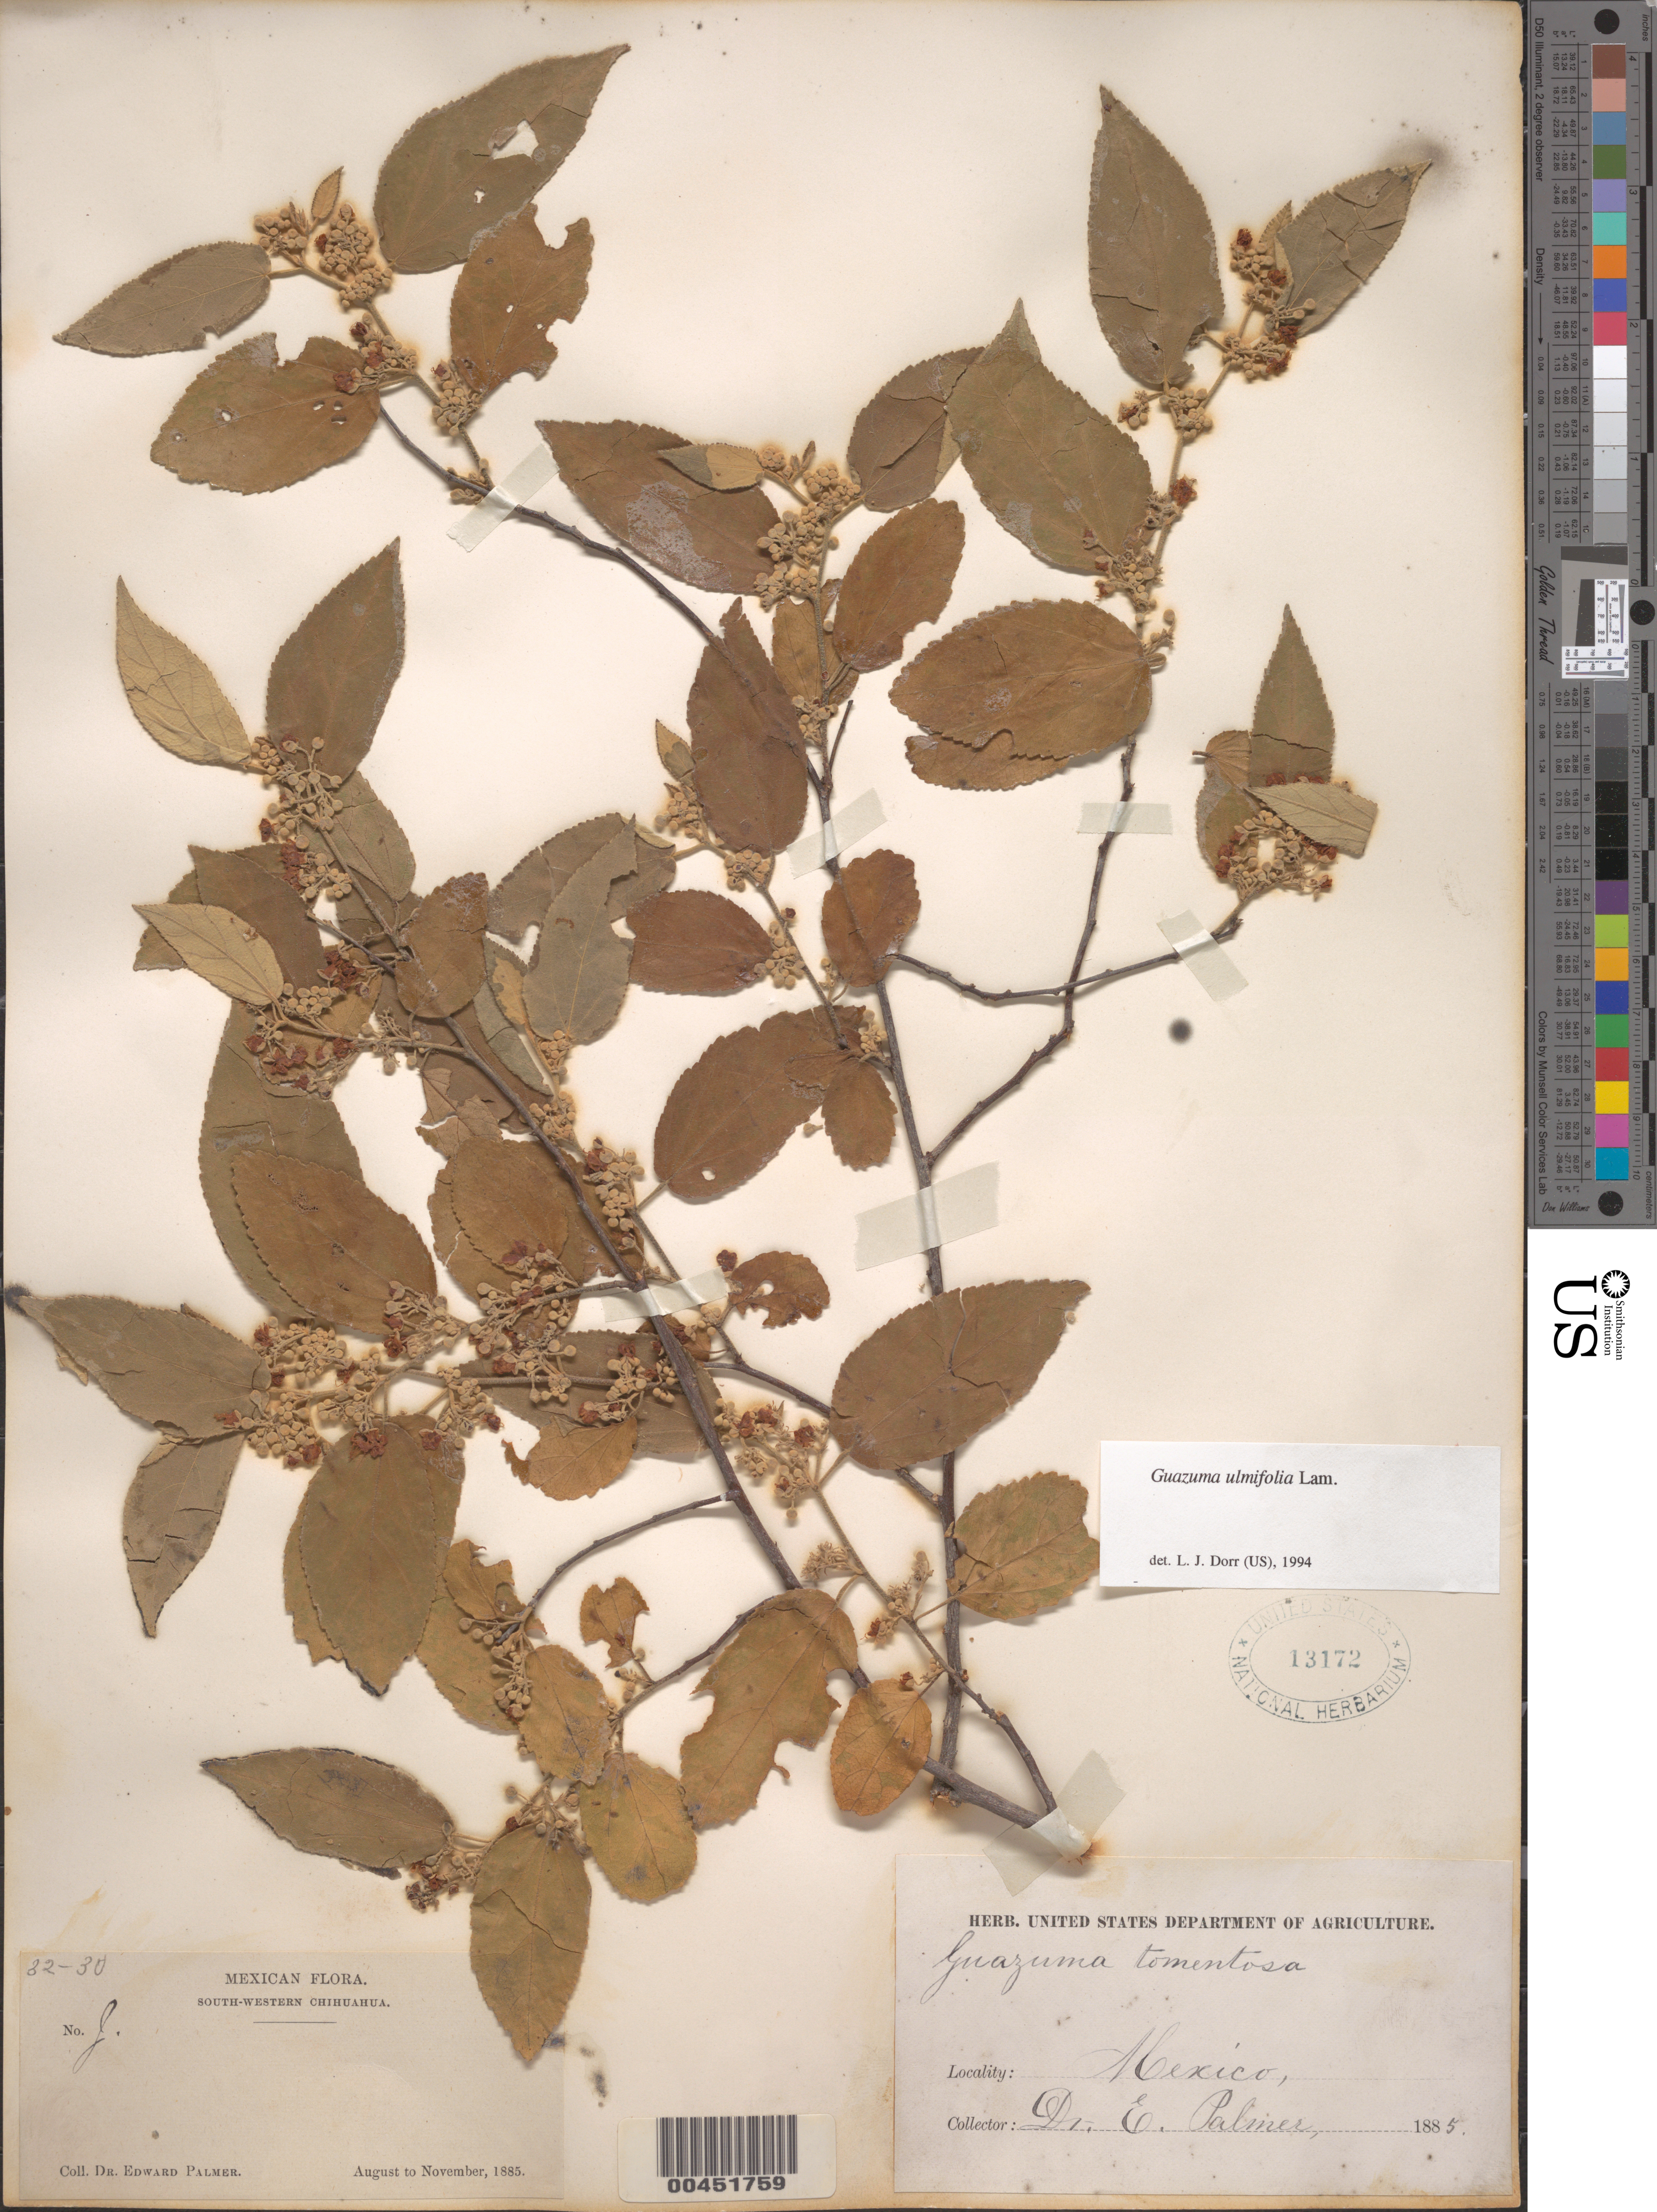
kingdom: Plantae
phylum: Tracheophyta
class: Magnoliopsida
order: Malvales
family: Malvaceae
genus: Guazuma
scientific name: Guazuma ulmifolia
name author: Lam.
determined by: Dorr, L. J., (BOT), Smithsonian Institution - National Museum of Natural History (UNITED STATES)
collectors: E. Palmer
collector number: J.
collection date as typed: Aug 1885 to -- Nov 1885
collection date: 1885-08/1885-11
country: Mexico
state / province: Chihuahua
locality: Hacienda S. Miguel, SW Chihuahua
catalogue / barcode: US 13172